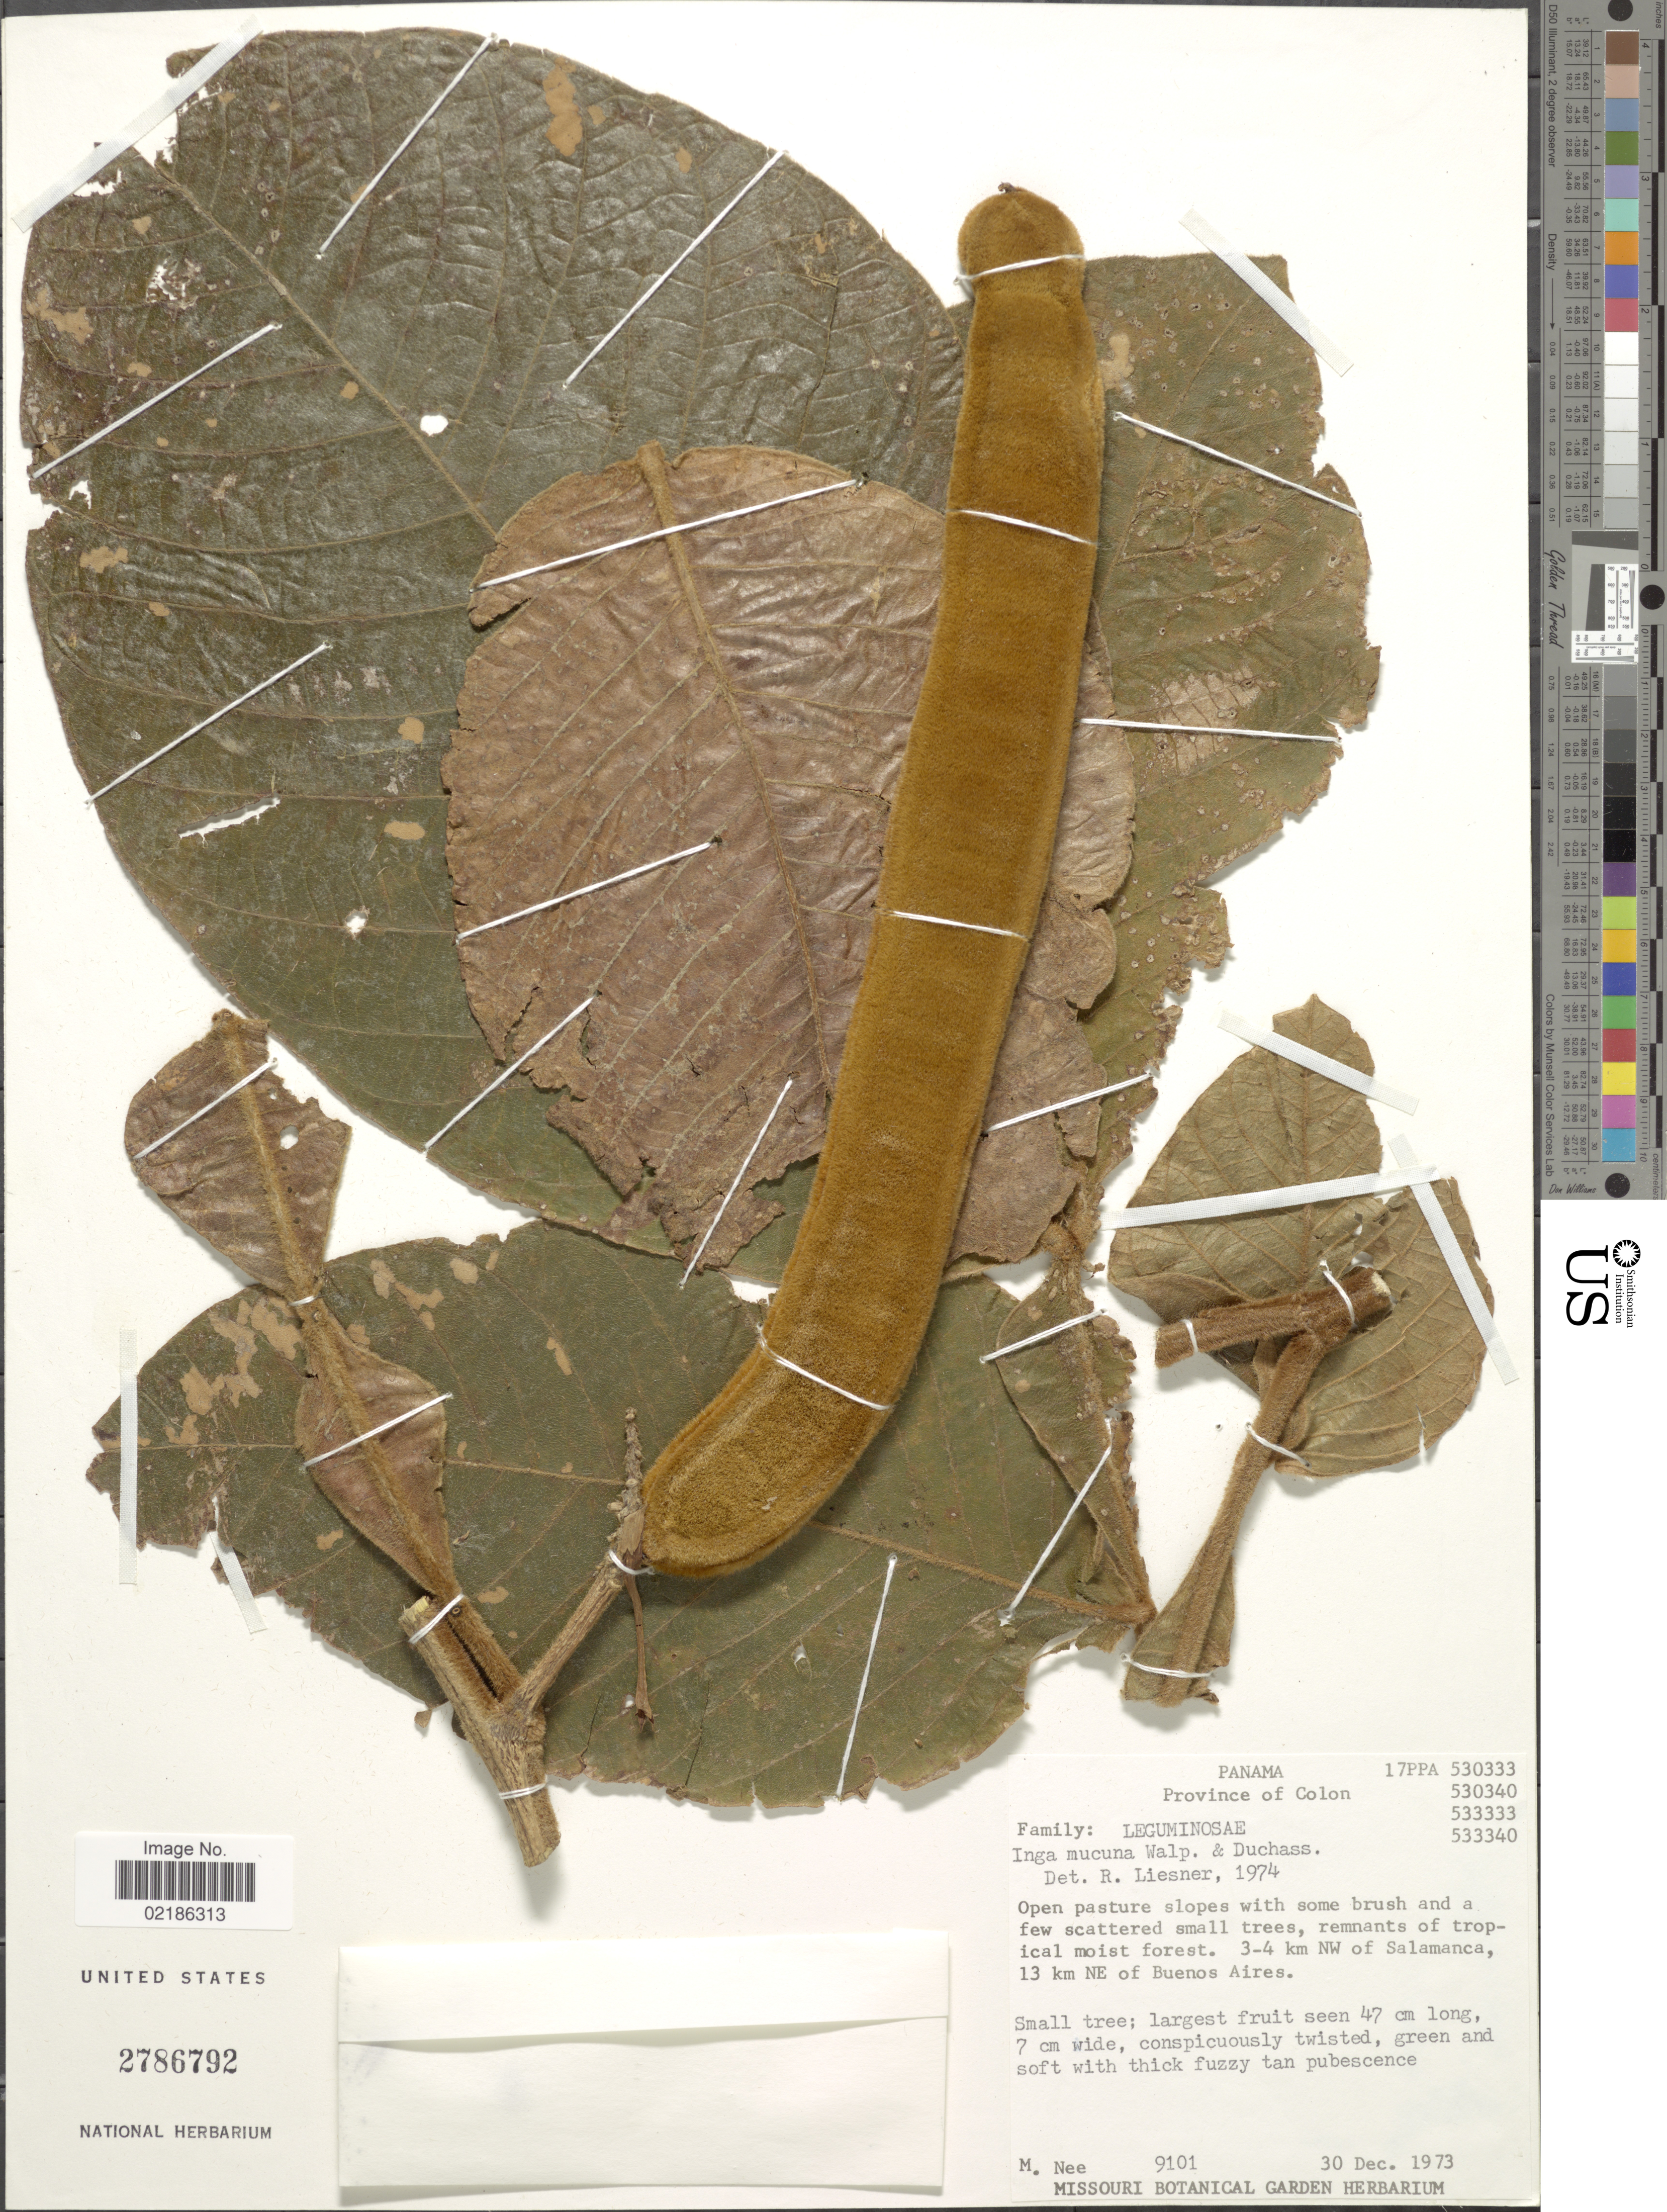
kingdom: Plantae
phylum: Tracheophyta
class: Magnoliopsida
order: Fabales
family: Fabaceae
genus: Inga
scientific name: Inga mucuna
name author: Walp.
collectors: M. Nee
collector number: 9101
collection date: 1973-12-30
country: Panama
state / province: Colón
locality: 3-4 km NE of Salamanca, 13 km NE of Buenos Aires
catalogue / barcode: US 2786792